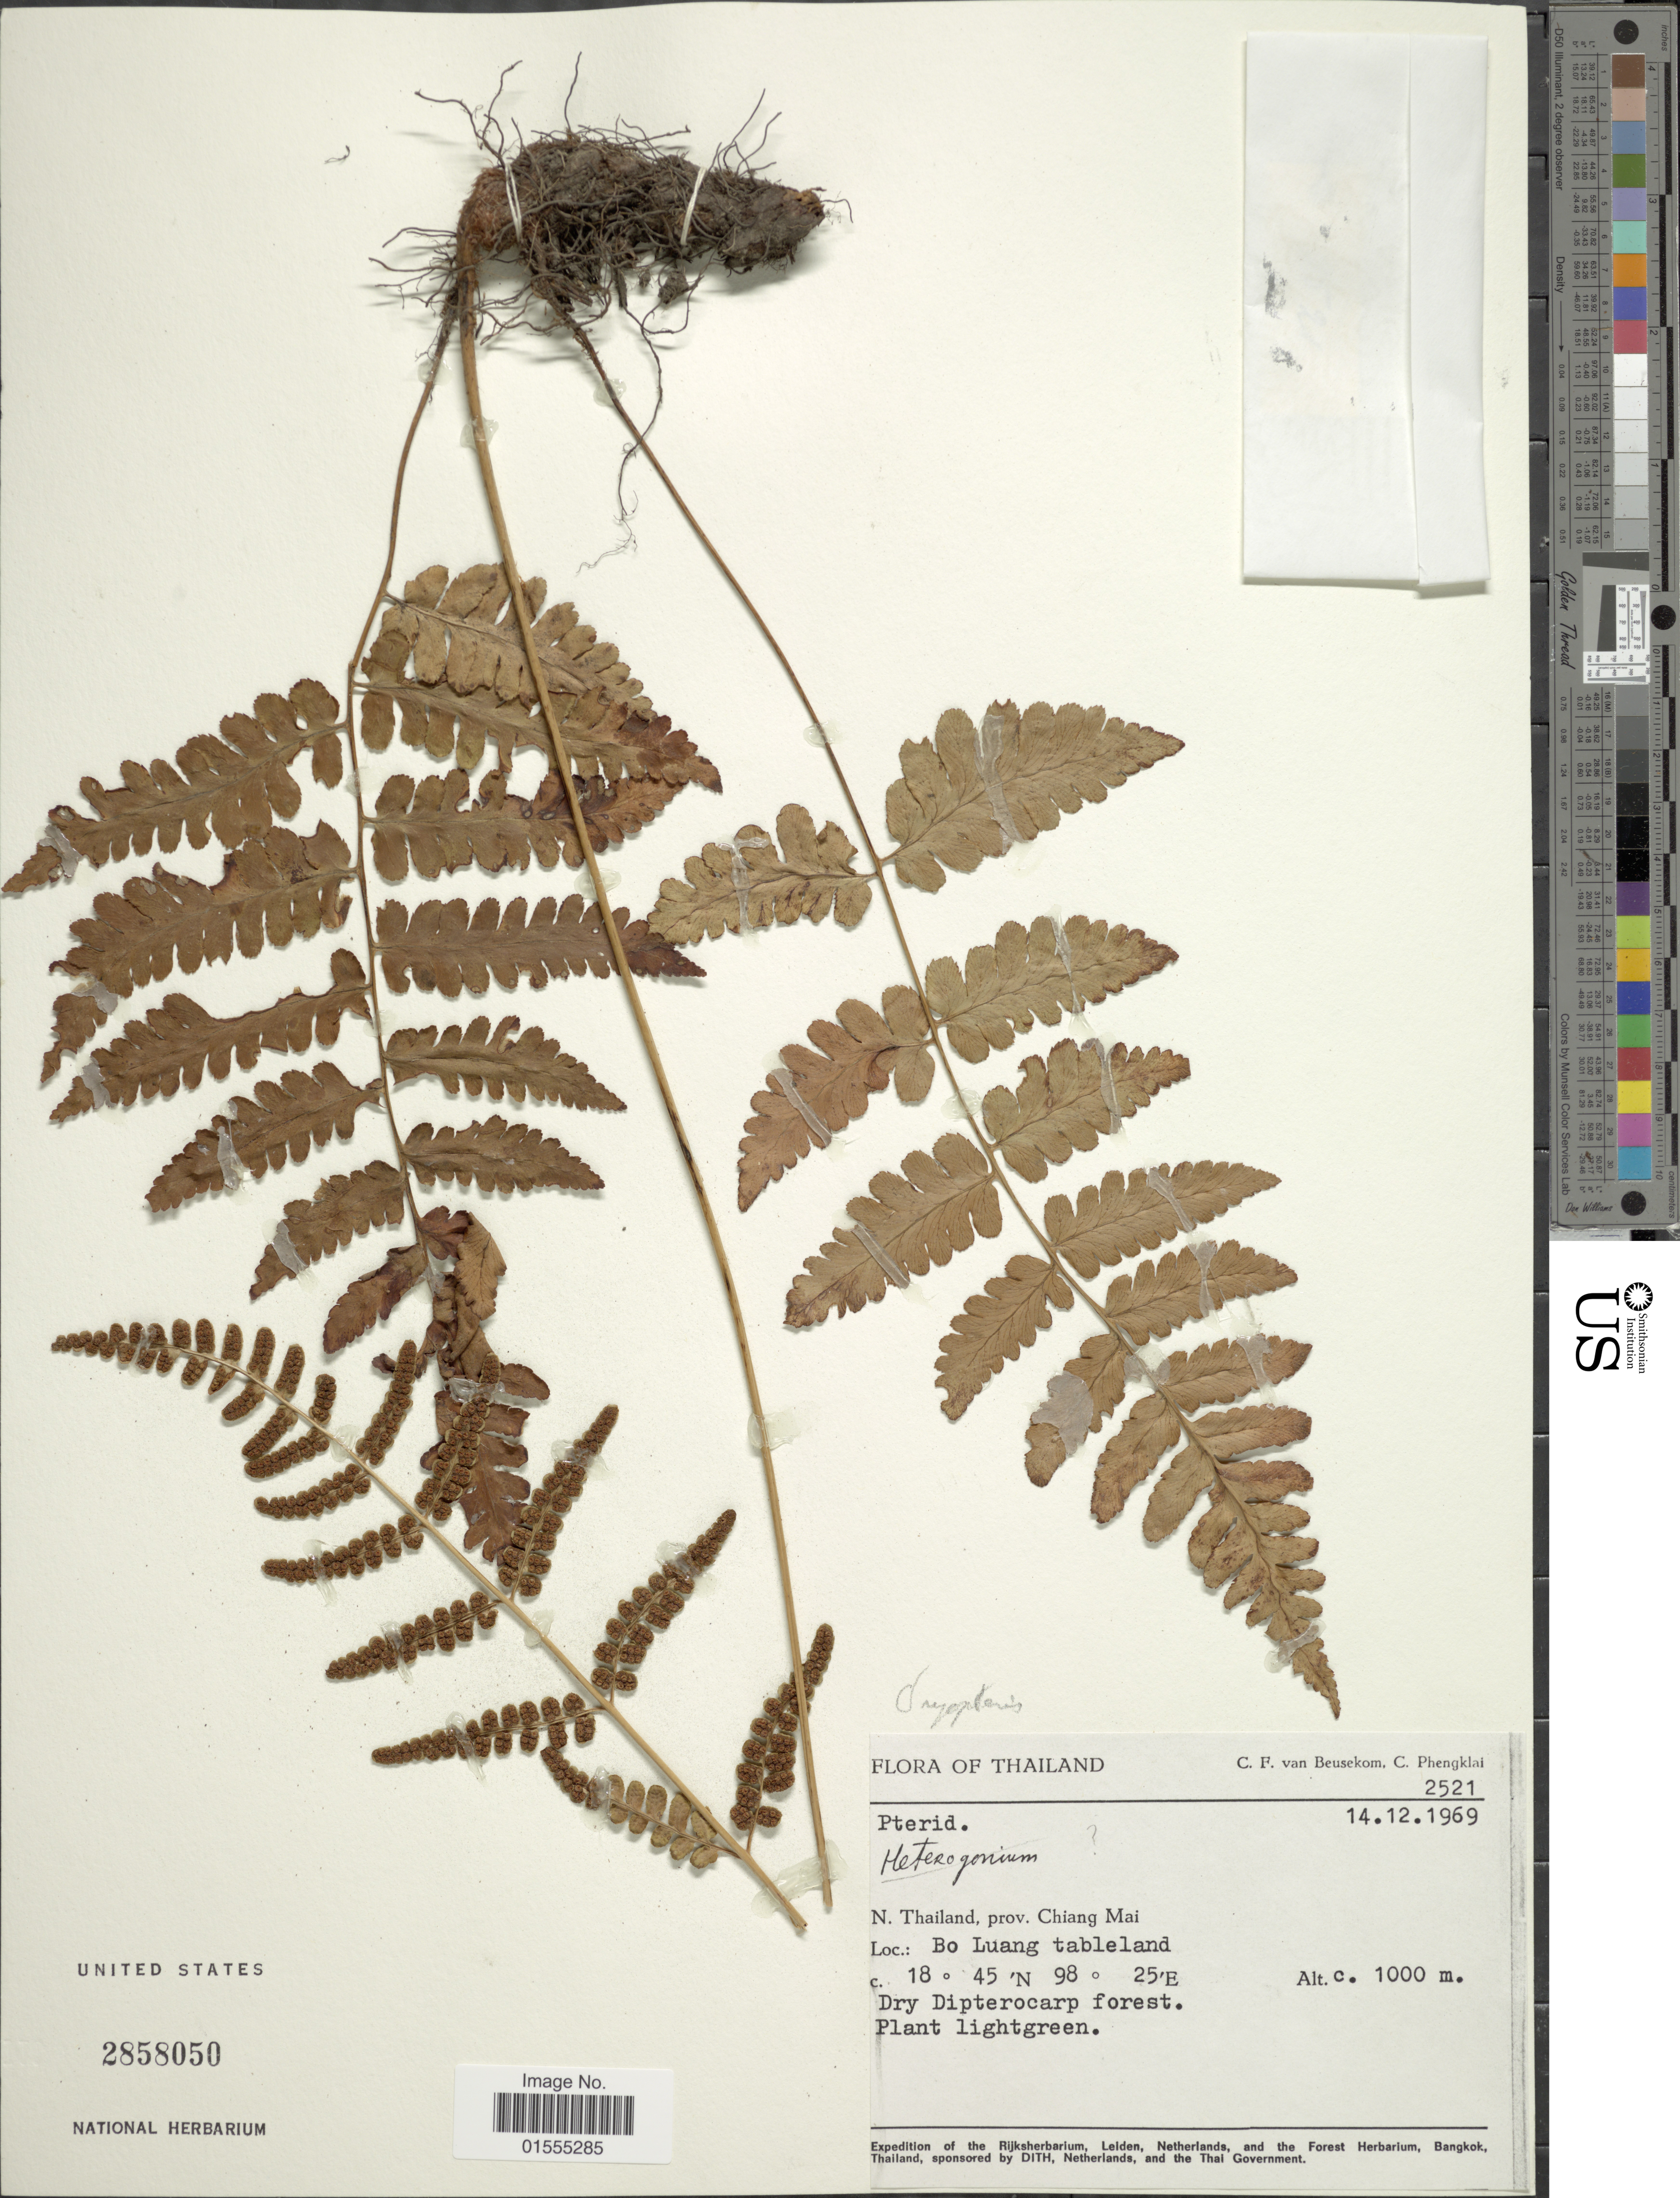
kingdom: Plantae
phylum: Tracheophyta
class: Polypodiopsida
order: Polypodiales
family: Dryopteridaceae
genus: Dryopteris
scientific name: Dryopteris sp.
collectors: C. F. Beusekom & C. Phengklai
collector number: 2521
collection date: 1969-12-14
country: Thailand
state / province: Chiang Mai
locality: N. Thailand, Bo Luang tableland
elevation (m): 1000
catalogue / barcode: US 2858050